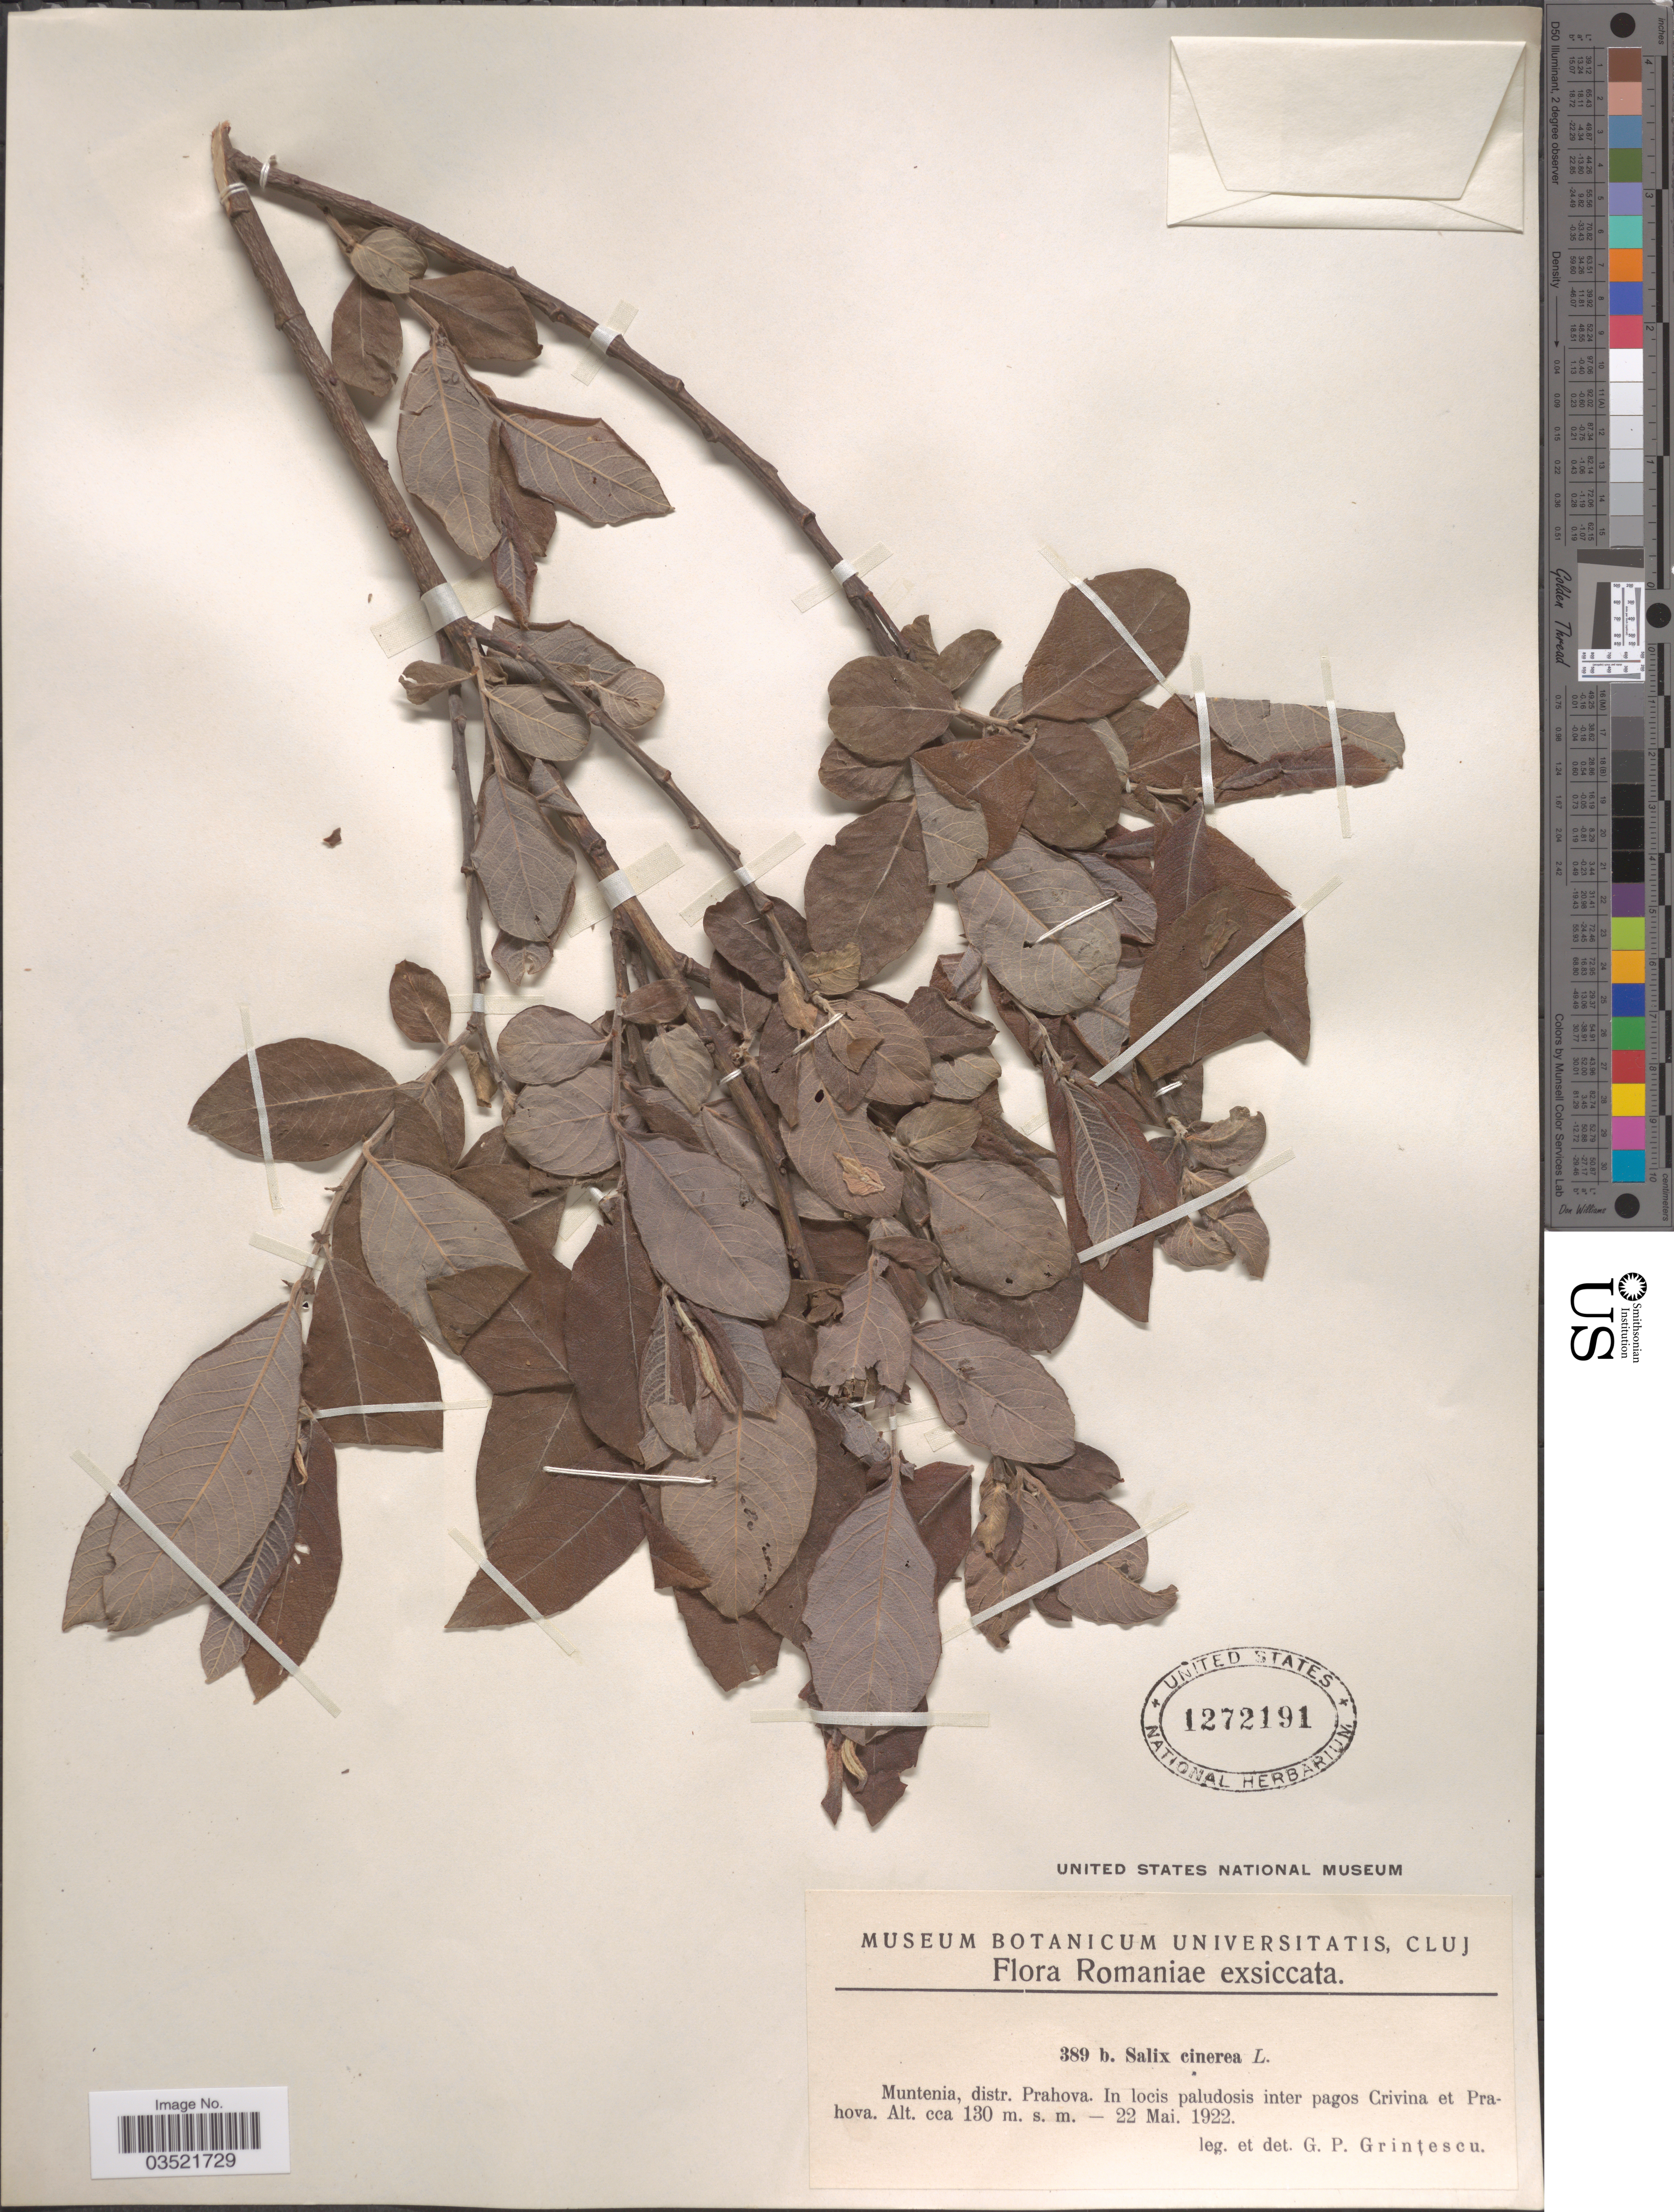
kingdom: Plantae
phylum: Tracheophyta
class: Magnoliopsida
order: Malpighiales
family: Salicaceae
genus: Salix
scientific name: Salix cinerea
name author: L.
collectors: G. Grintescu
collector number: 389b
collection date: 1922-05-22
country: Romania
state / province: Prahova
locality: Muntenia, distr. Prahova. in locis paludosis inter pagos Crivina et Prahova.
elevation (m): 130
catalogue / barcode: US 1272191